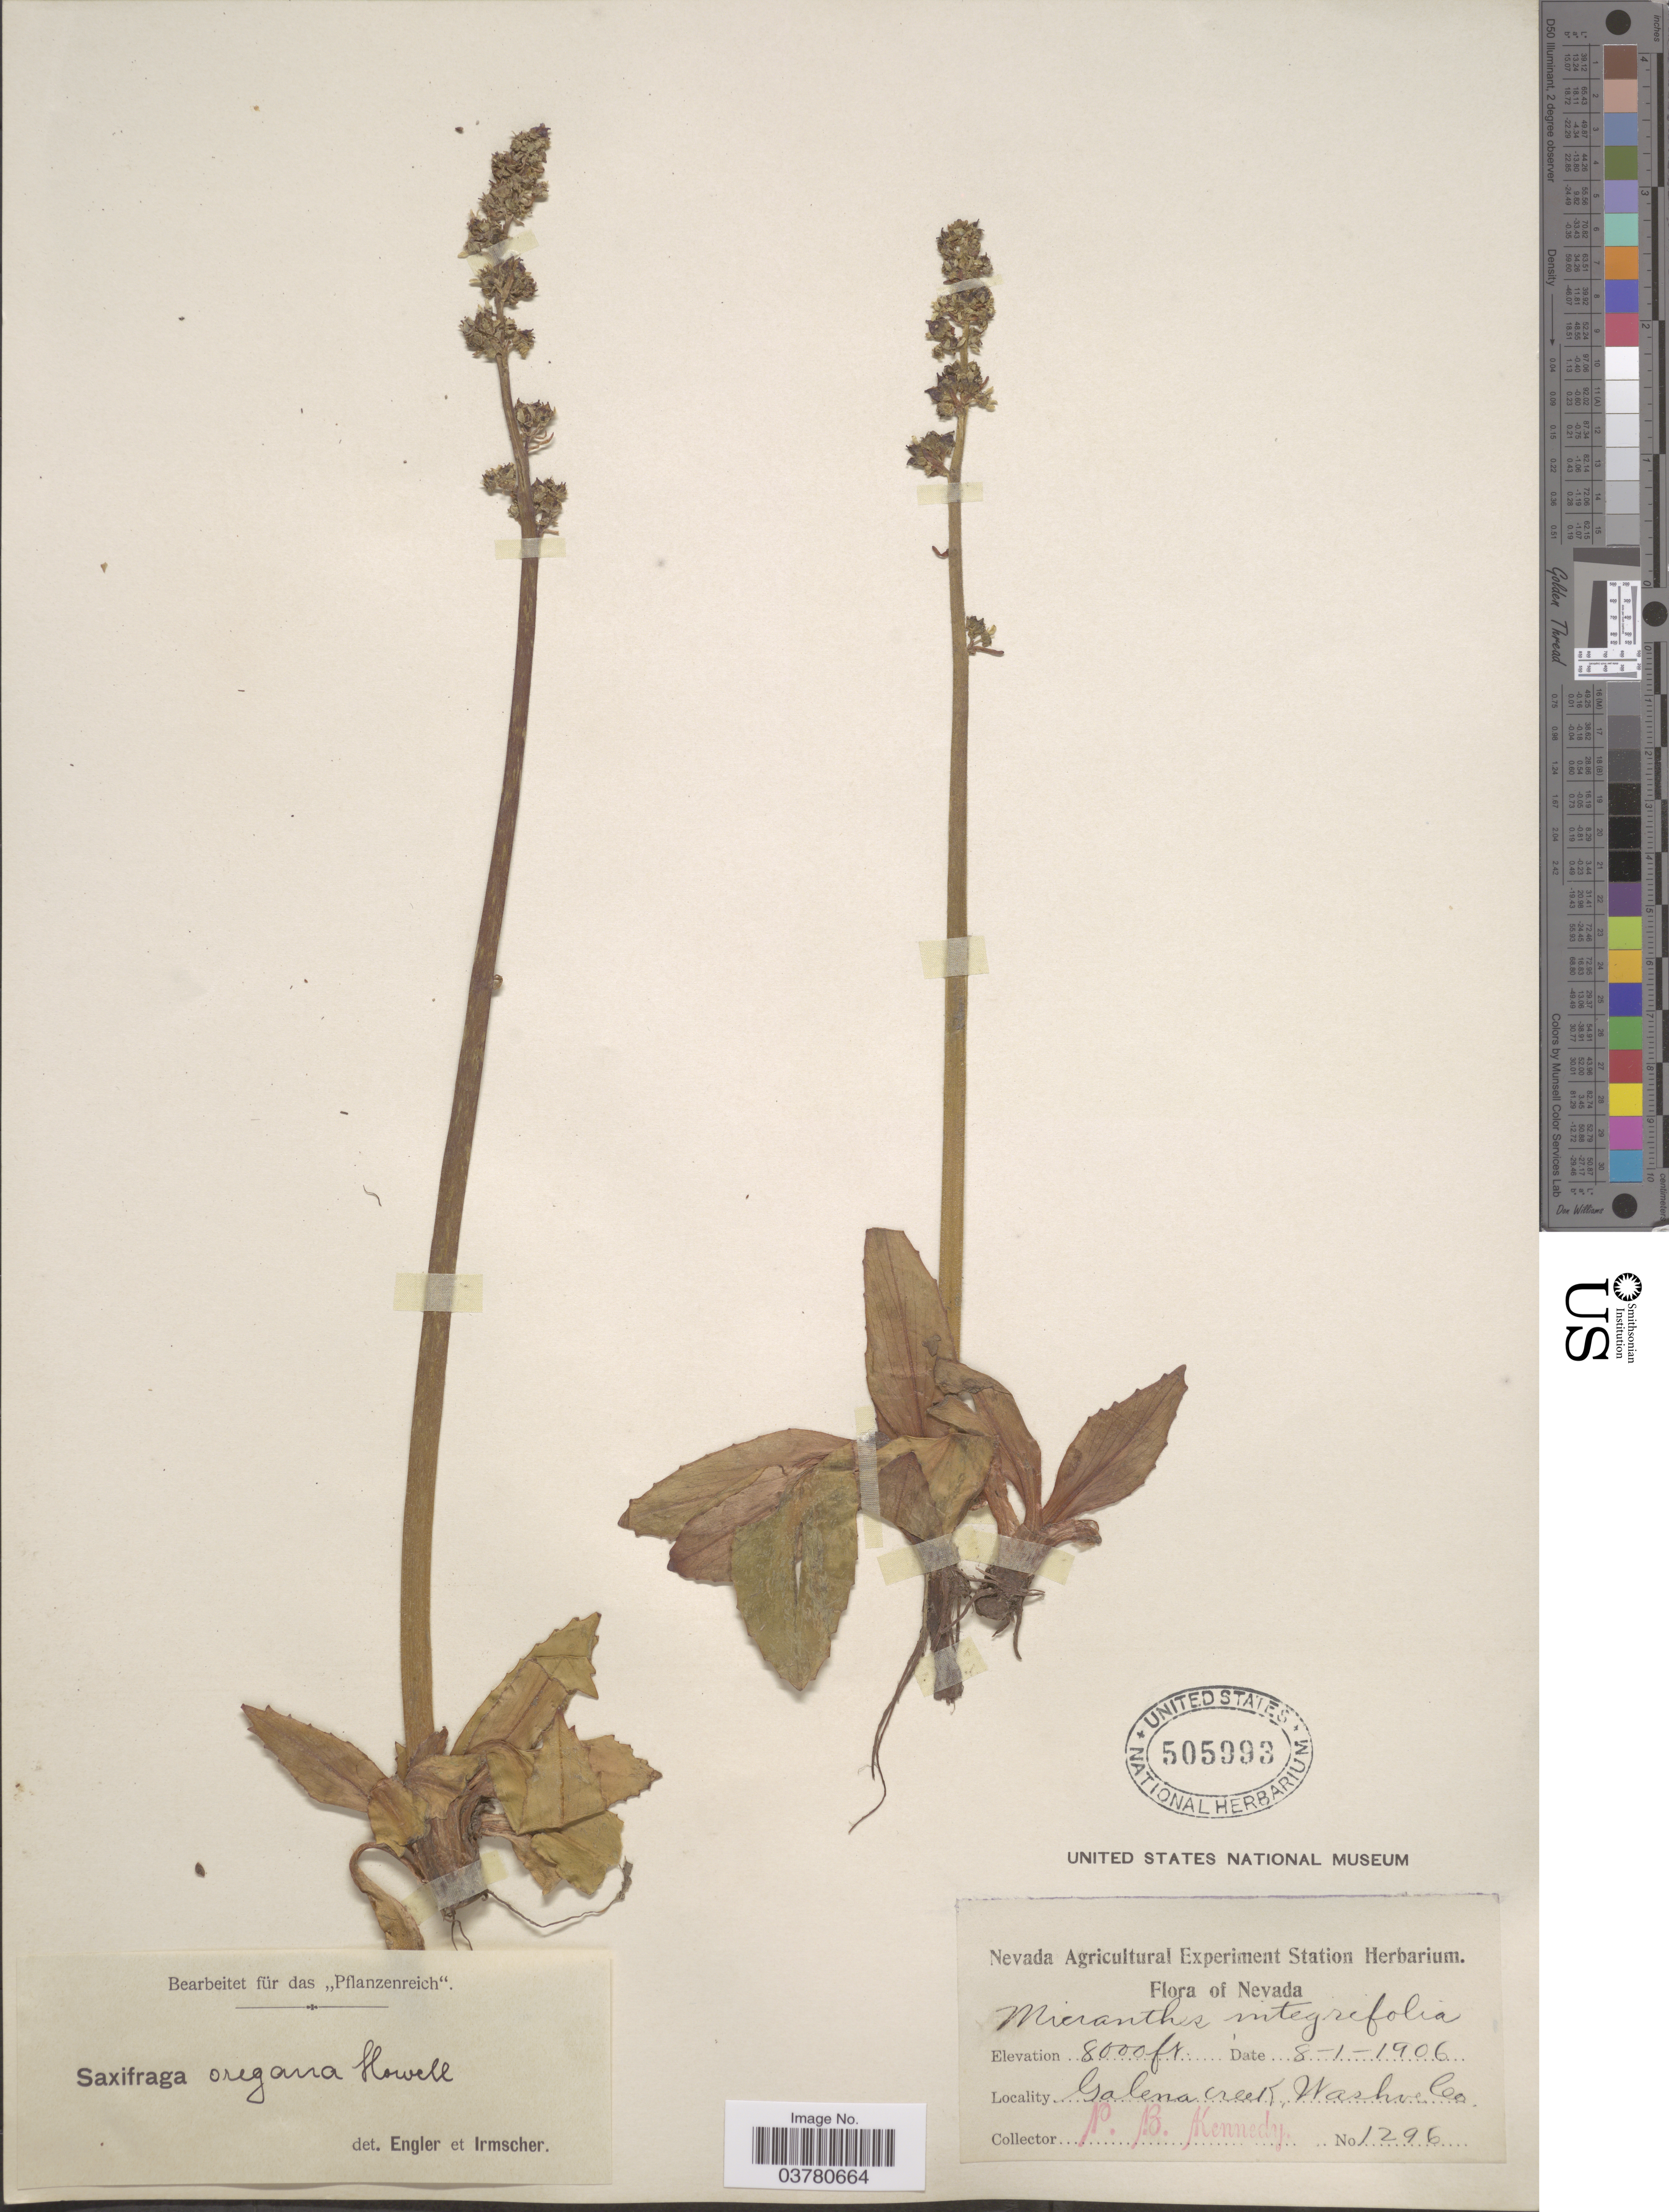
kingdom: Plantae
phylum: Tracheophyta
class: Magnoliopsida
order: Saxifragales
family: Saxifragaceae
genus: Micranthes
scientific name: Micranthes oregana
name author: (Howell) Small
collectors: P. B. Kennedy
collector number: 1296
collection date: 1906-01-08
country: United States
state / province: Nevada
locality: Galena Creek, Washoe Co.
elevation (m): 2438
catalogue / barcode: US 505993